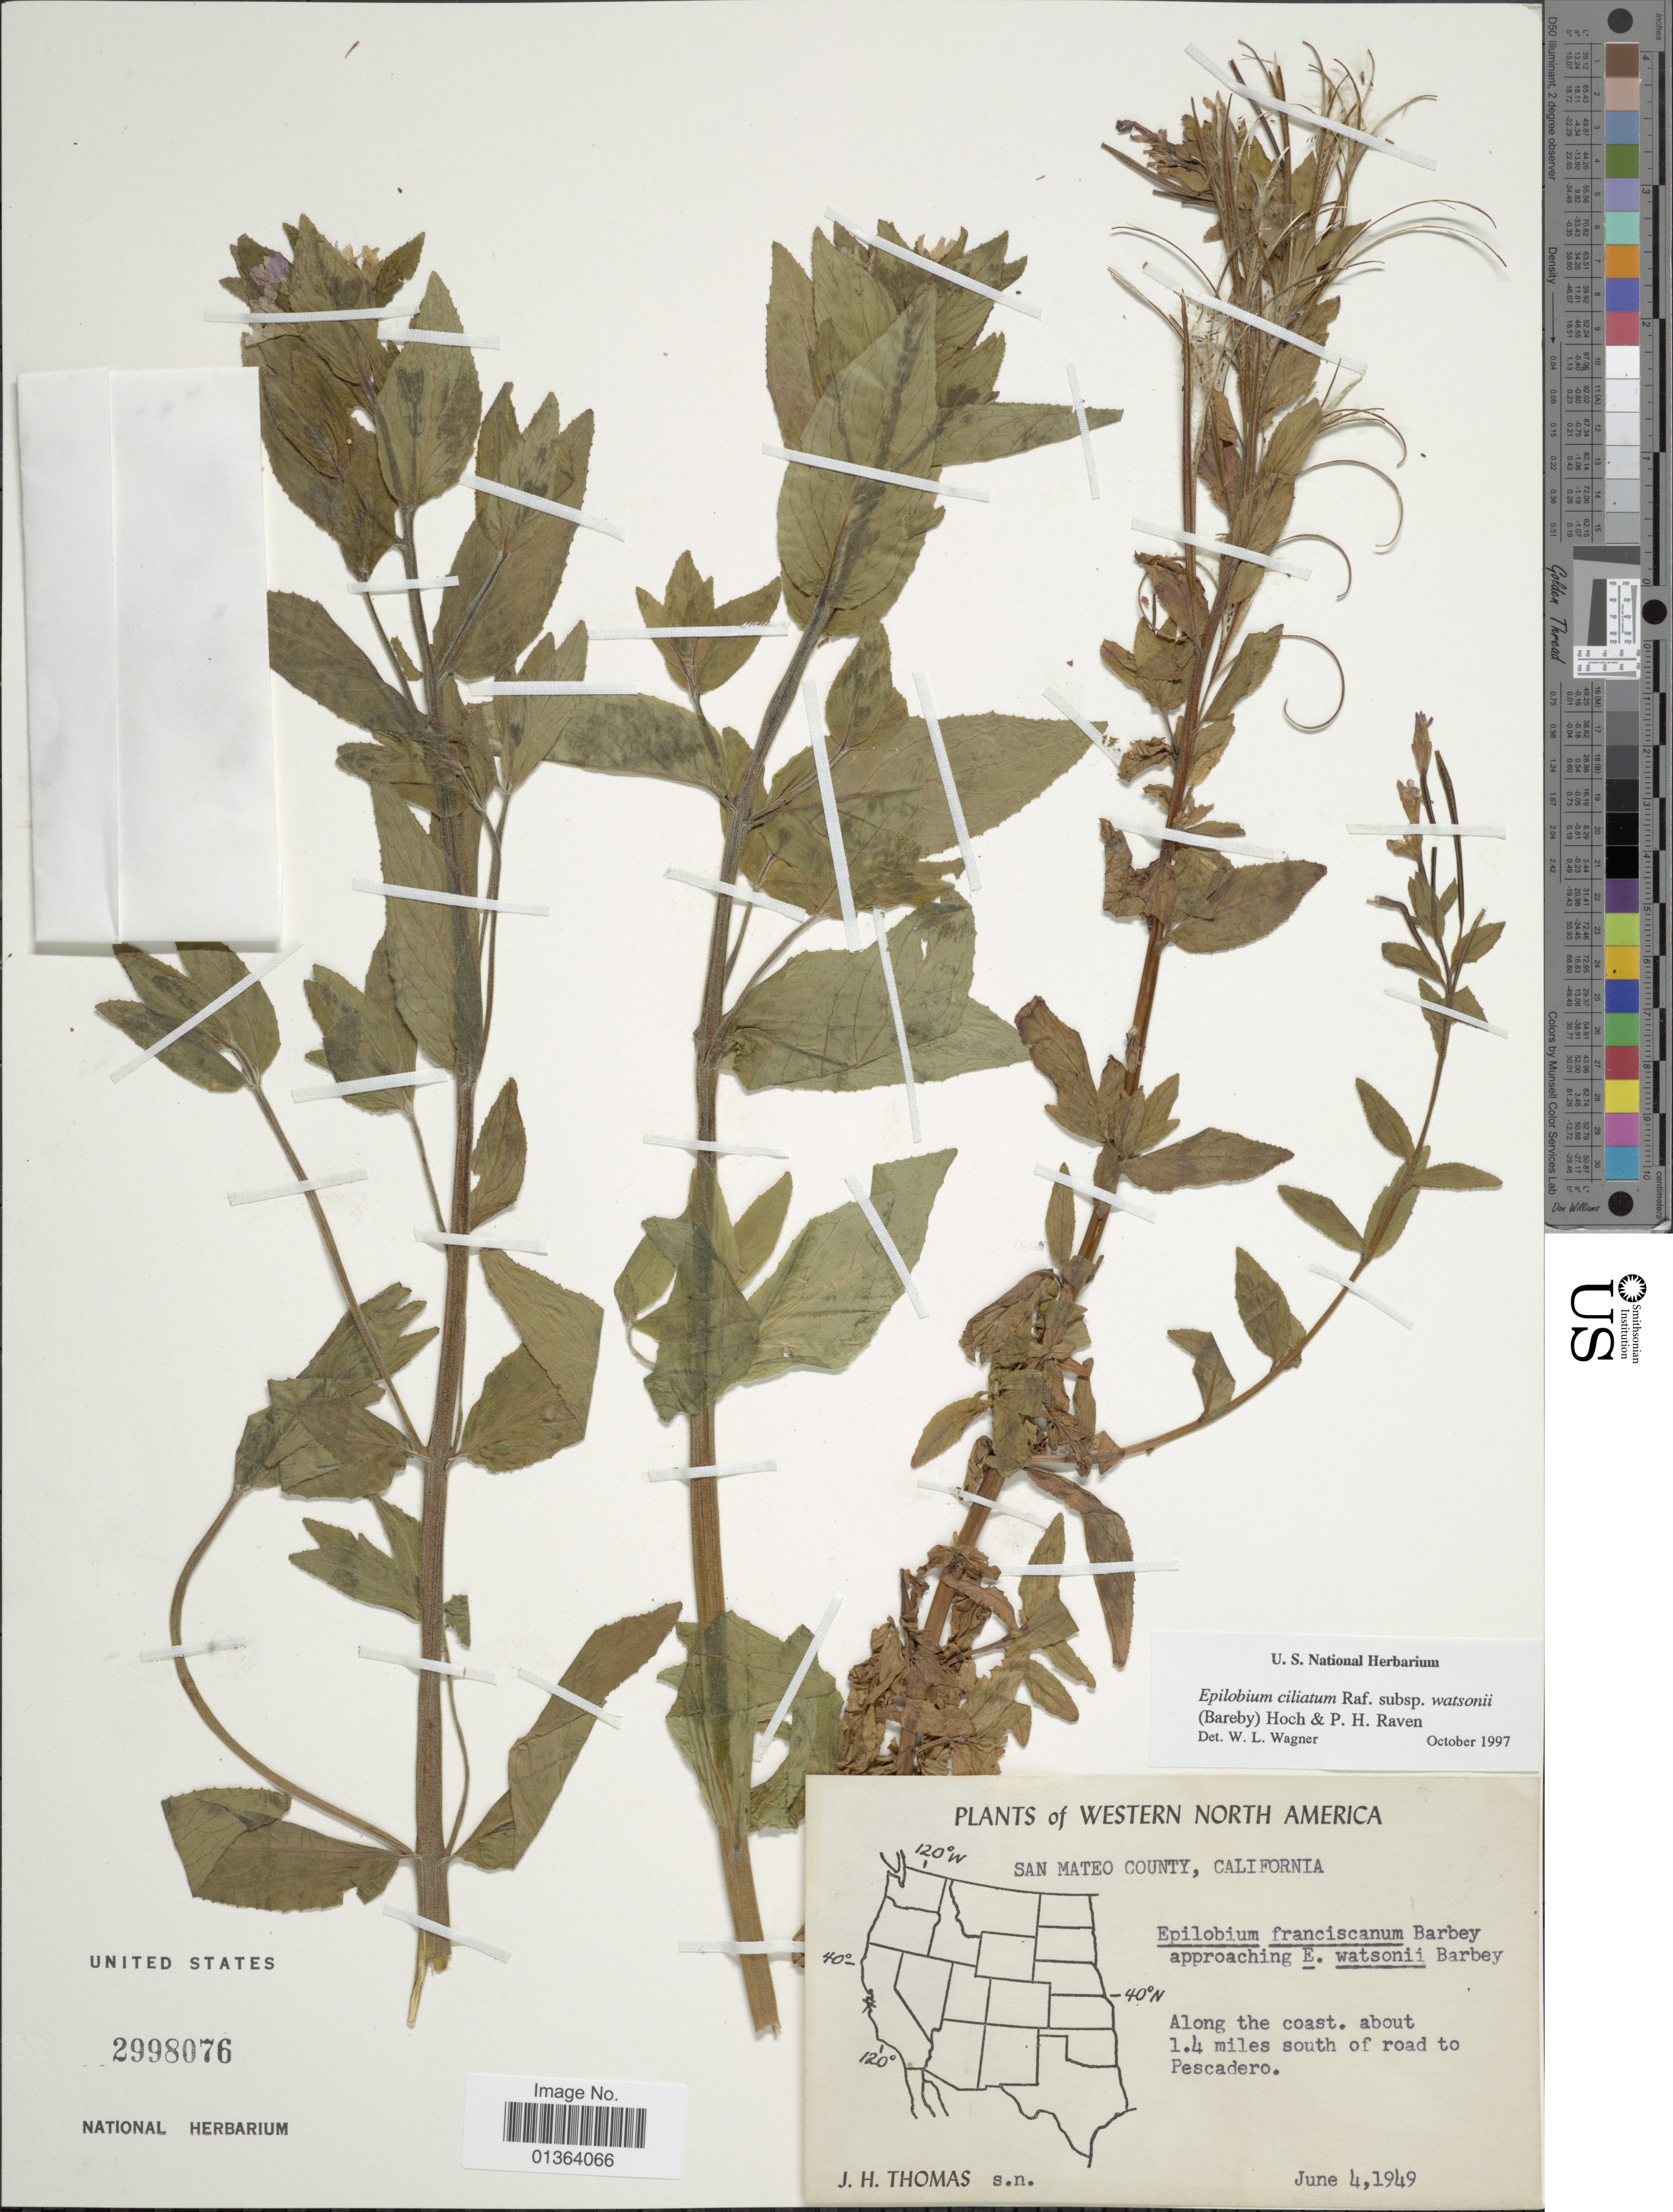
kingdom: Plantae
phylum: Tracheophyta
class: Magnoliopsida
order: Myrtales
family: Onagraceae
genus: Epilobium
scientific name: Epilobium ciliatum subsp. watsonii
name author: (Barbey) Hoch & P.H. Raven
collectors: J. H. Thomas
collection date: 1949-06-04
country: United States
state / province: California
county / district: San Mateo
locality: San Mateo County. Along the coast, about 1.4 miles south of road to Pescadero.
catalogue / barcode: US 2998076